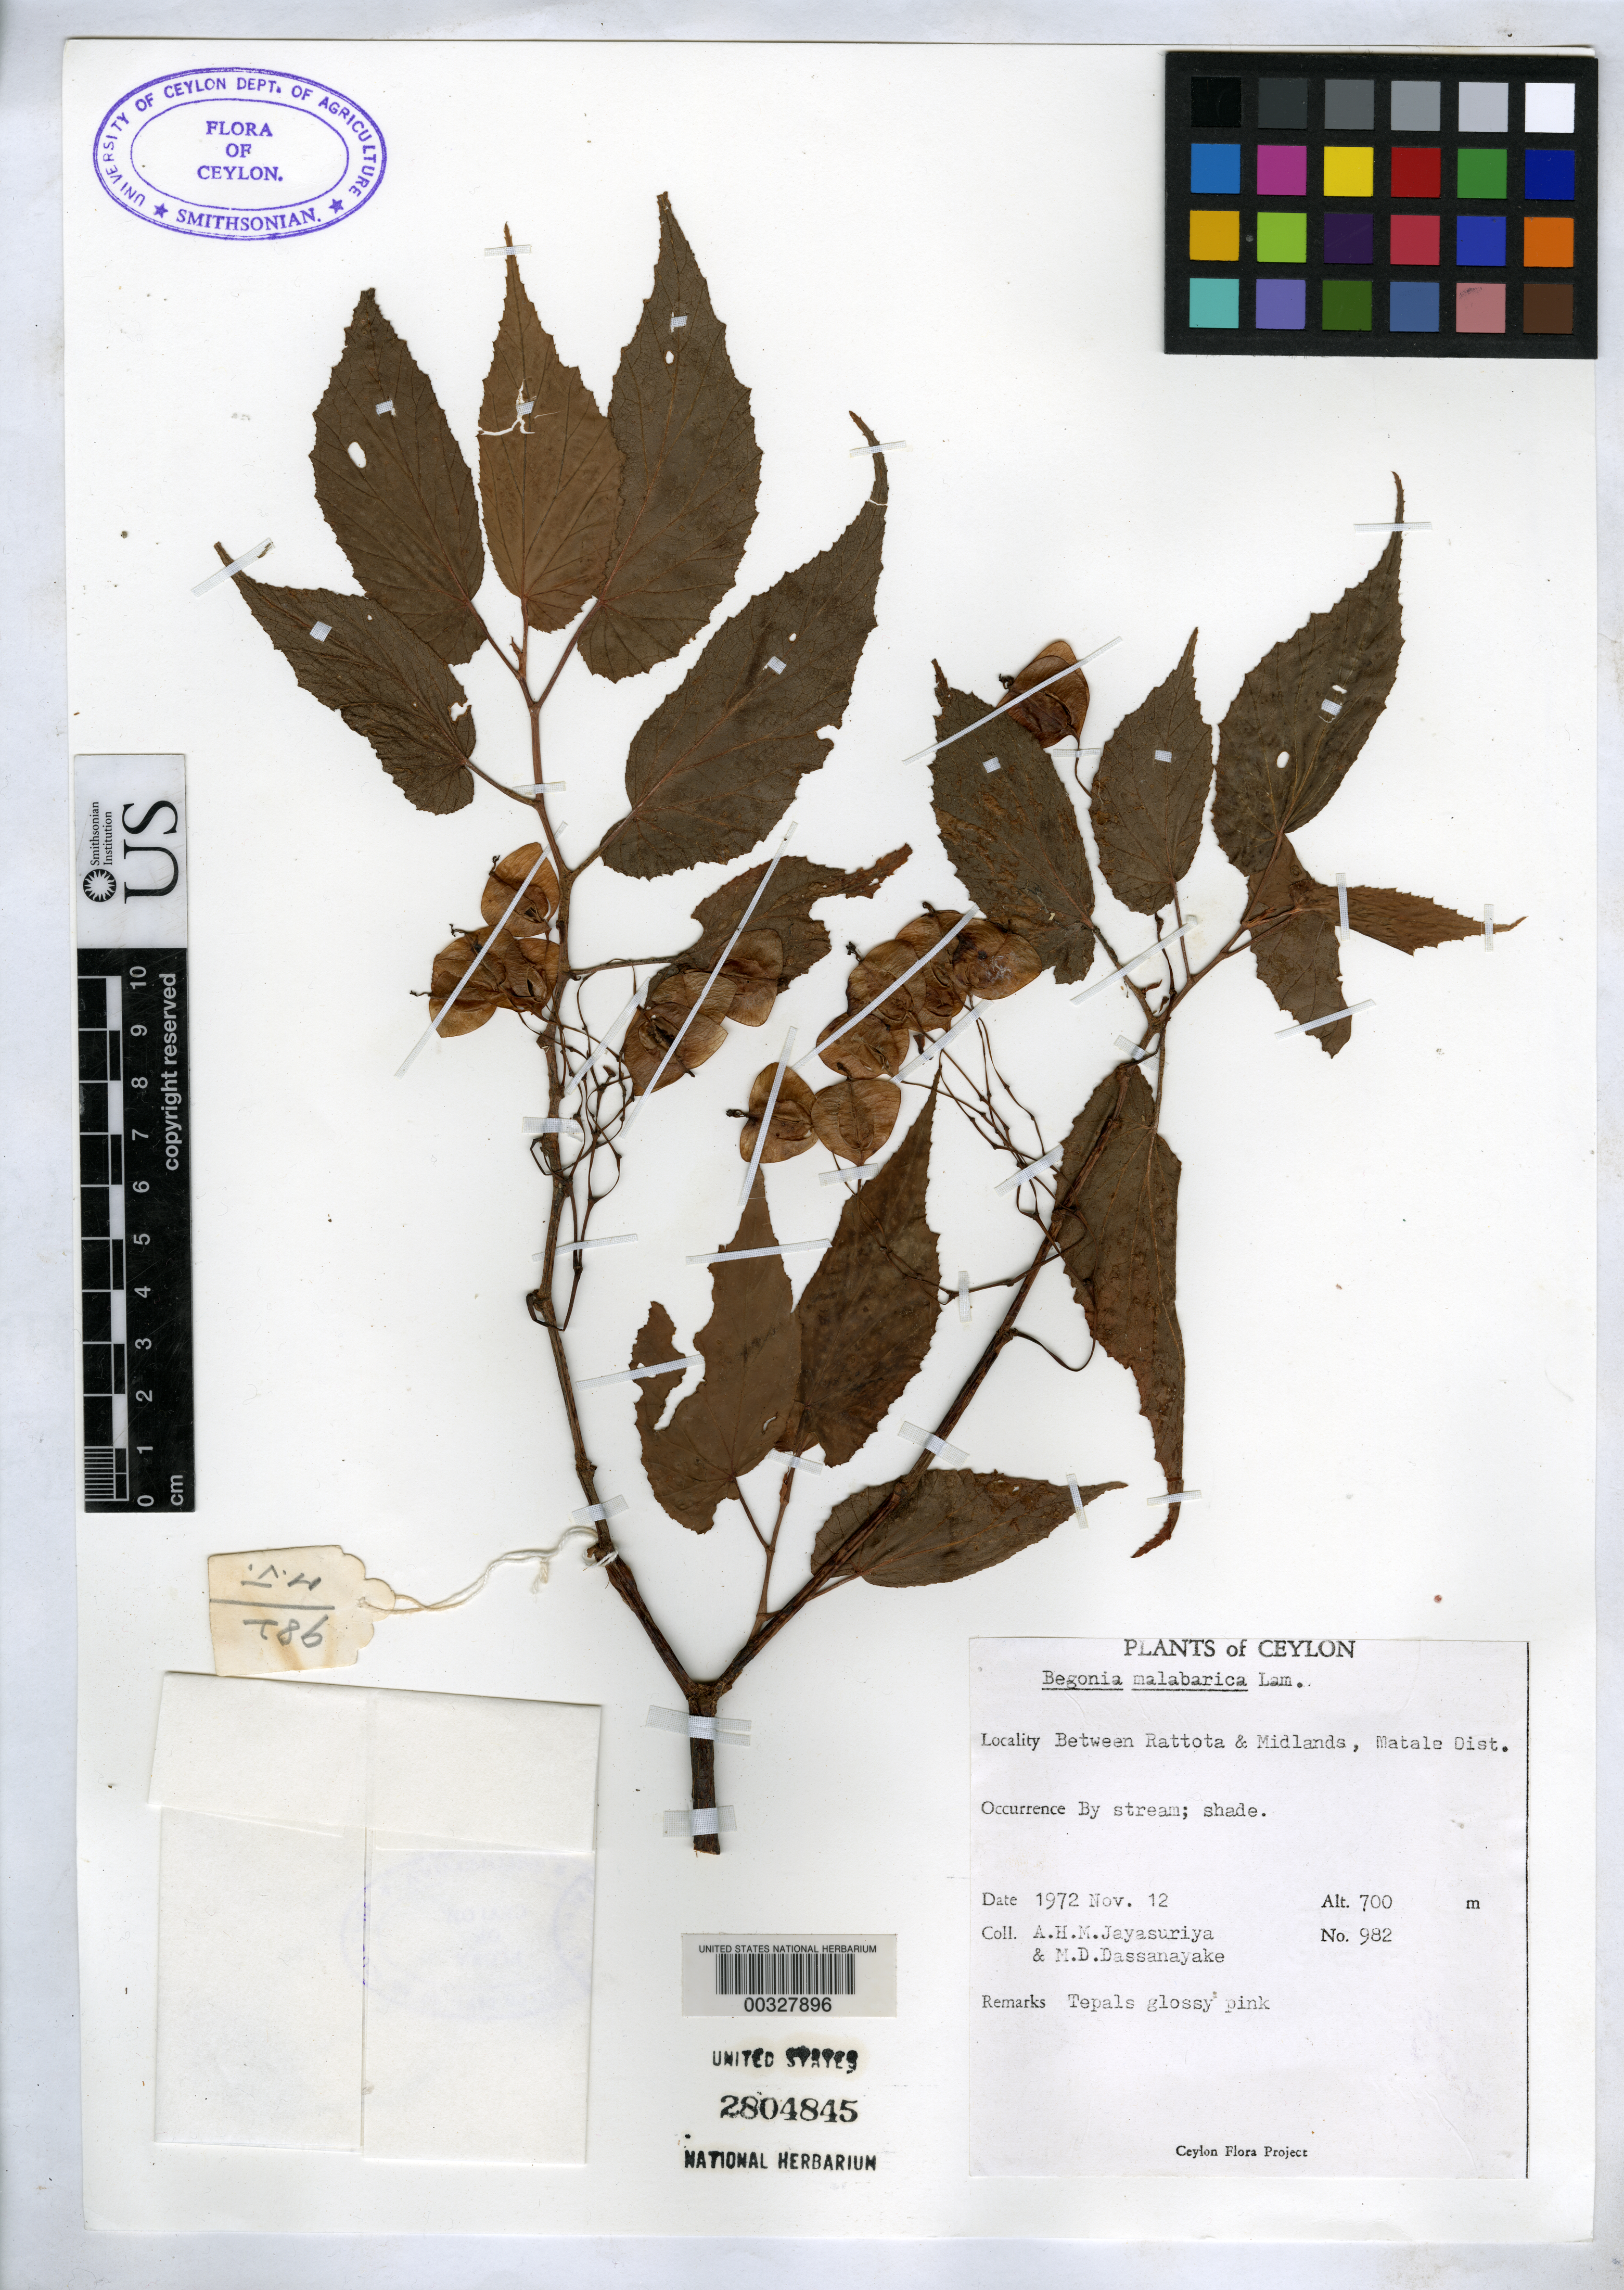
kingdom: Plantae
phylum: Tracheophyta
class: Magnoliopsida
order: Cucurbitales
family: Begoniaceae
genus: Begonia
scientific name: Begonia malabarica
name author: Lam.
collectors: A. H. Jayasuriya & M. Dassanayake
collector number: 982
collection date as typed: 12 Nov 1972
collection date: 1972-11-12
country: Sri Lanka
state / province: Central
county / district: Matale Dist.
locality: Between rattota & midlands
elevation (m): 700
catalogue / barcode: US 2804845